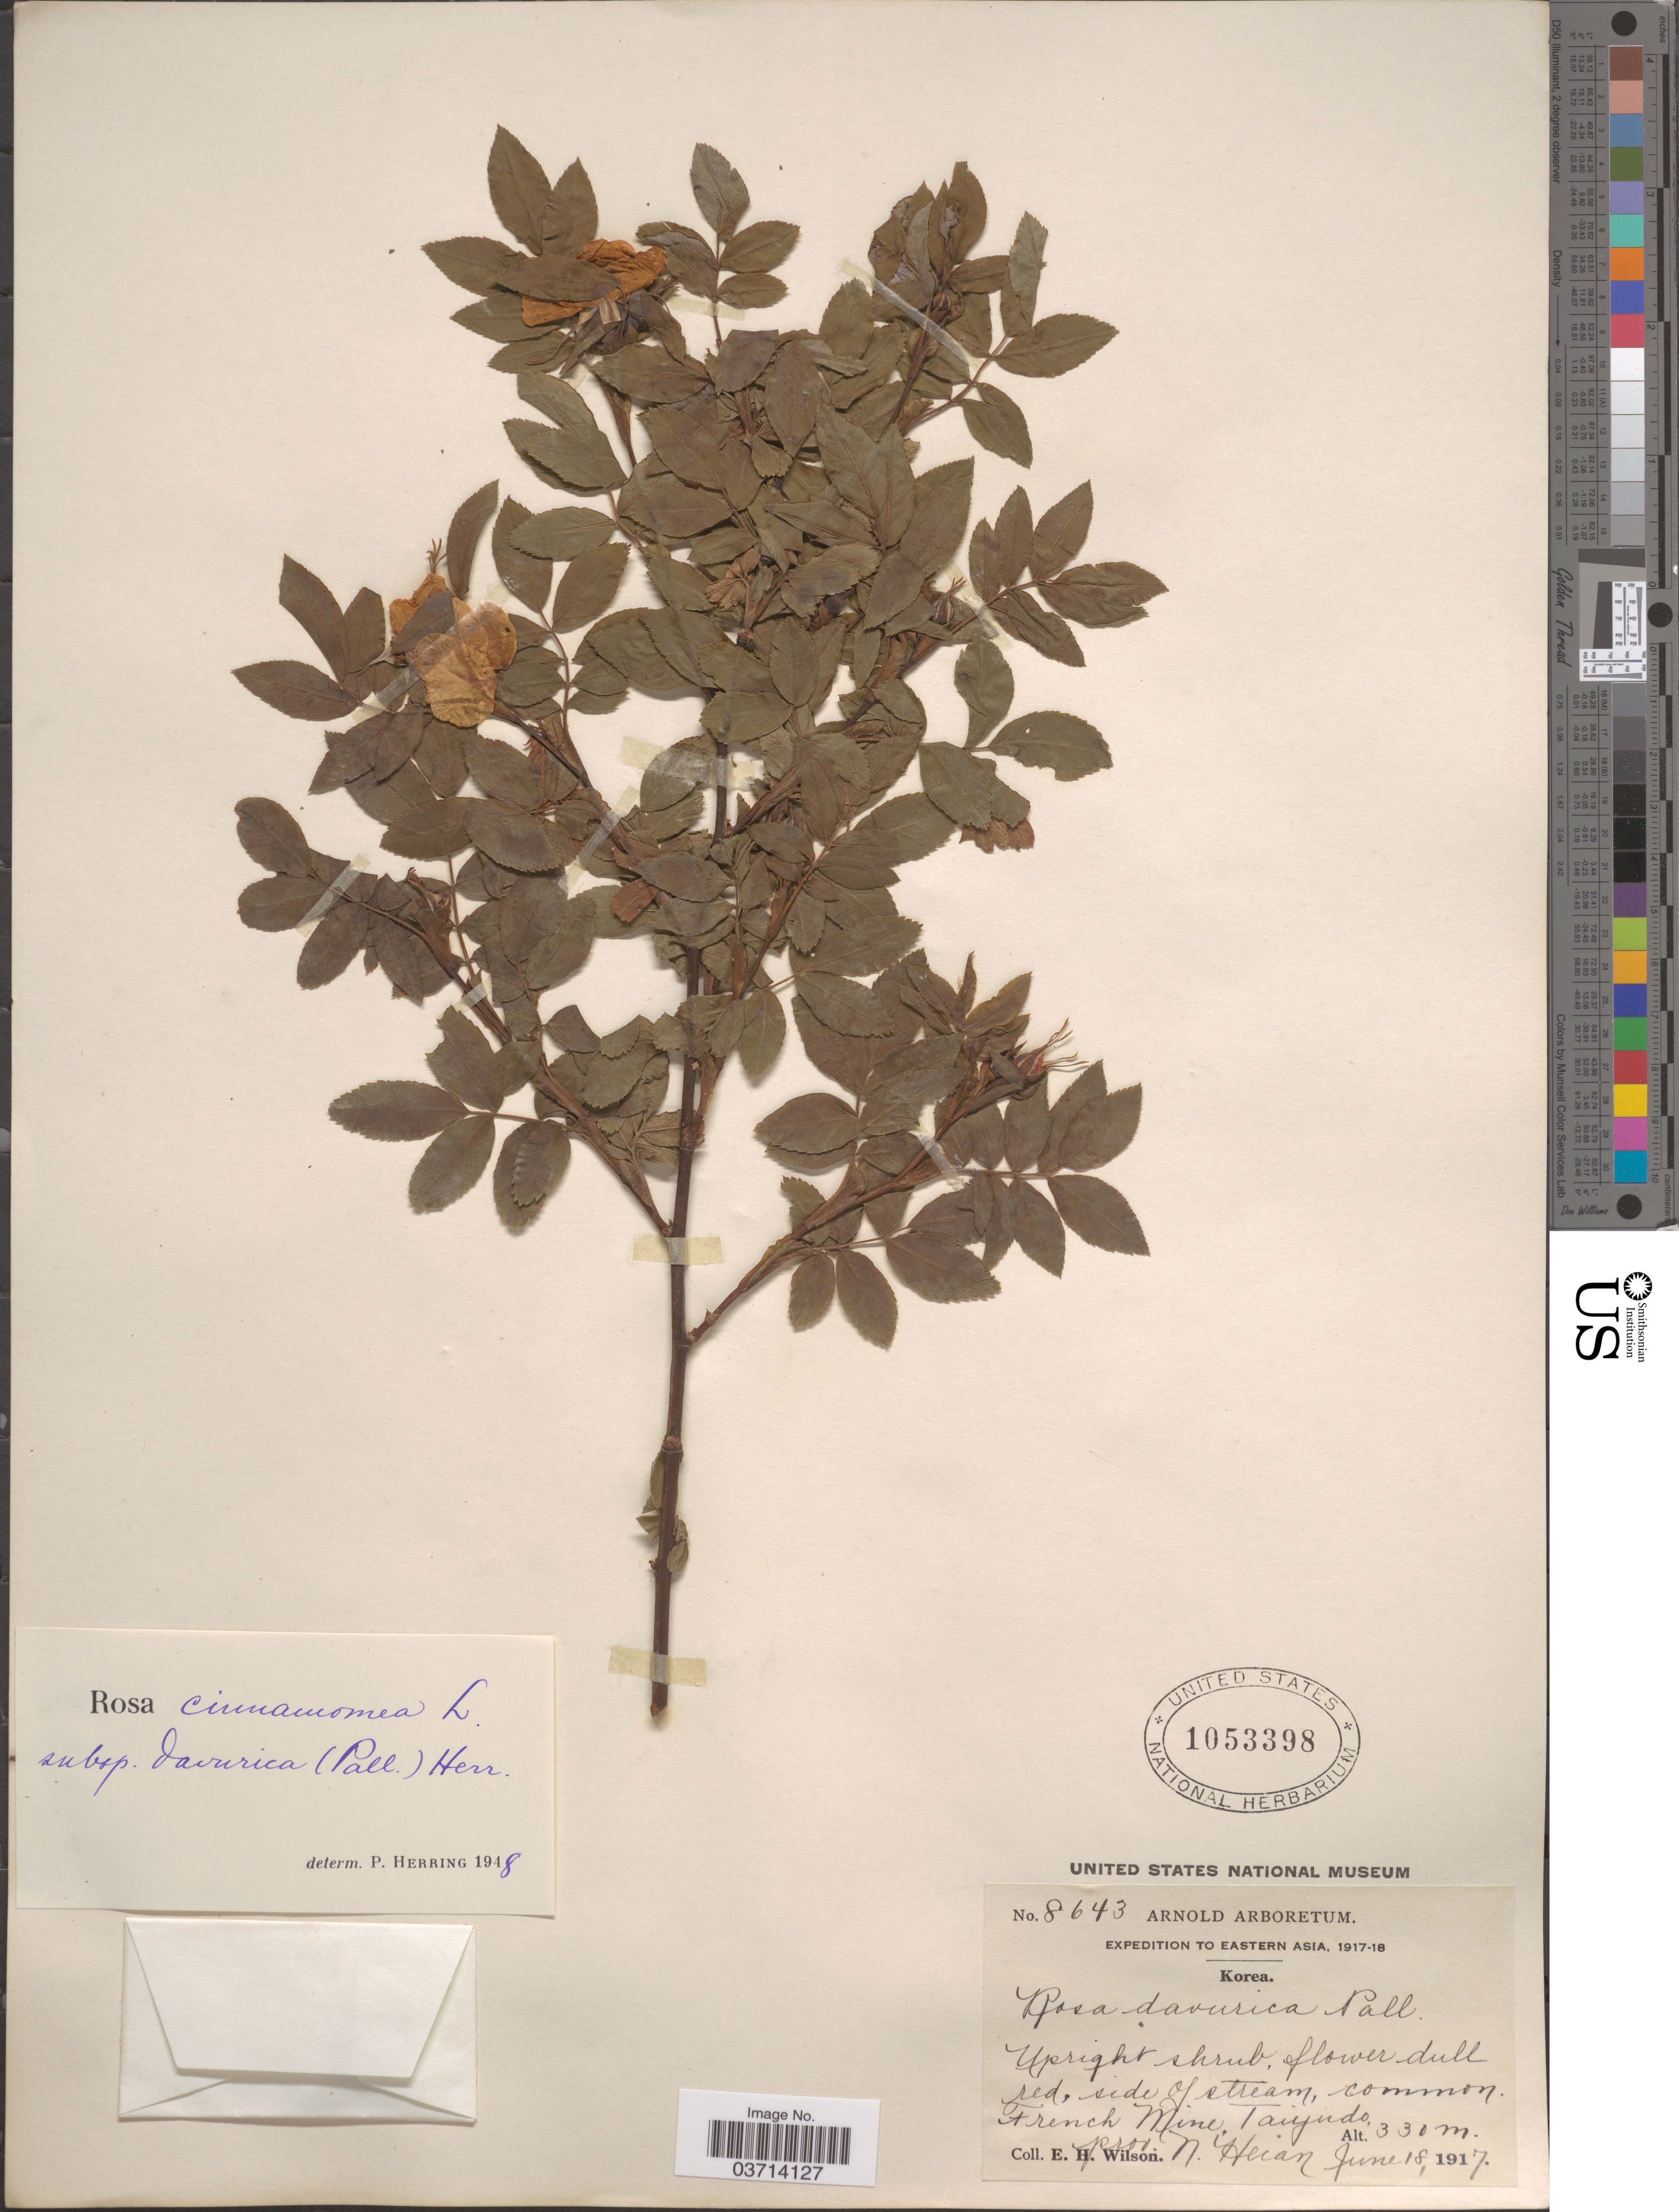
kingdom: Plantae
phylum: Tracheophyta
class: Magnoliopsida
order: Rosales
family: Rosaceae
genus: Rosa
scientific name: Rosa cinnamomea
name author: L.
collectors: E. Wilson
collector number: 8643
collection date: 1917-06-18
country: North Korea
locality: French Mine, Taijudo, prov. N. Heian.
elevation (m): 330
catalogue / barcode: US 1053398